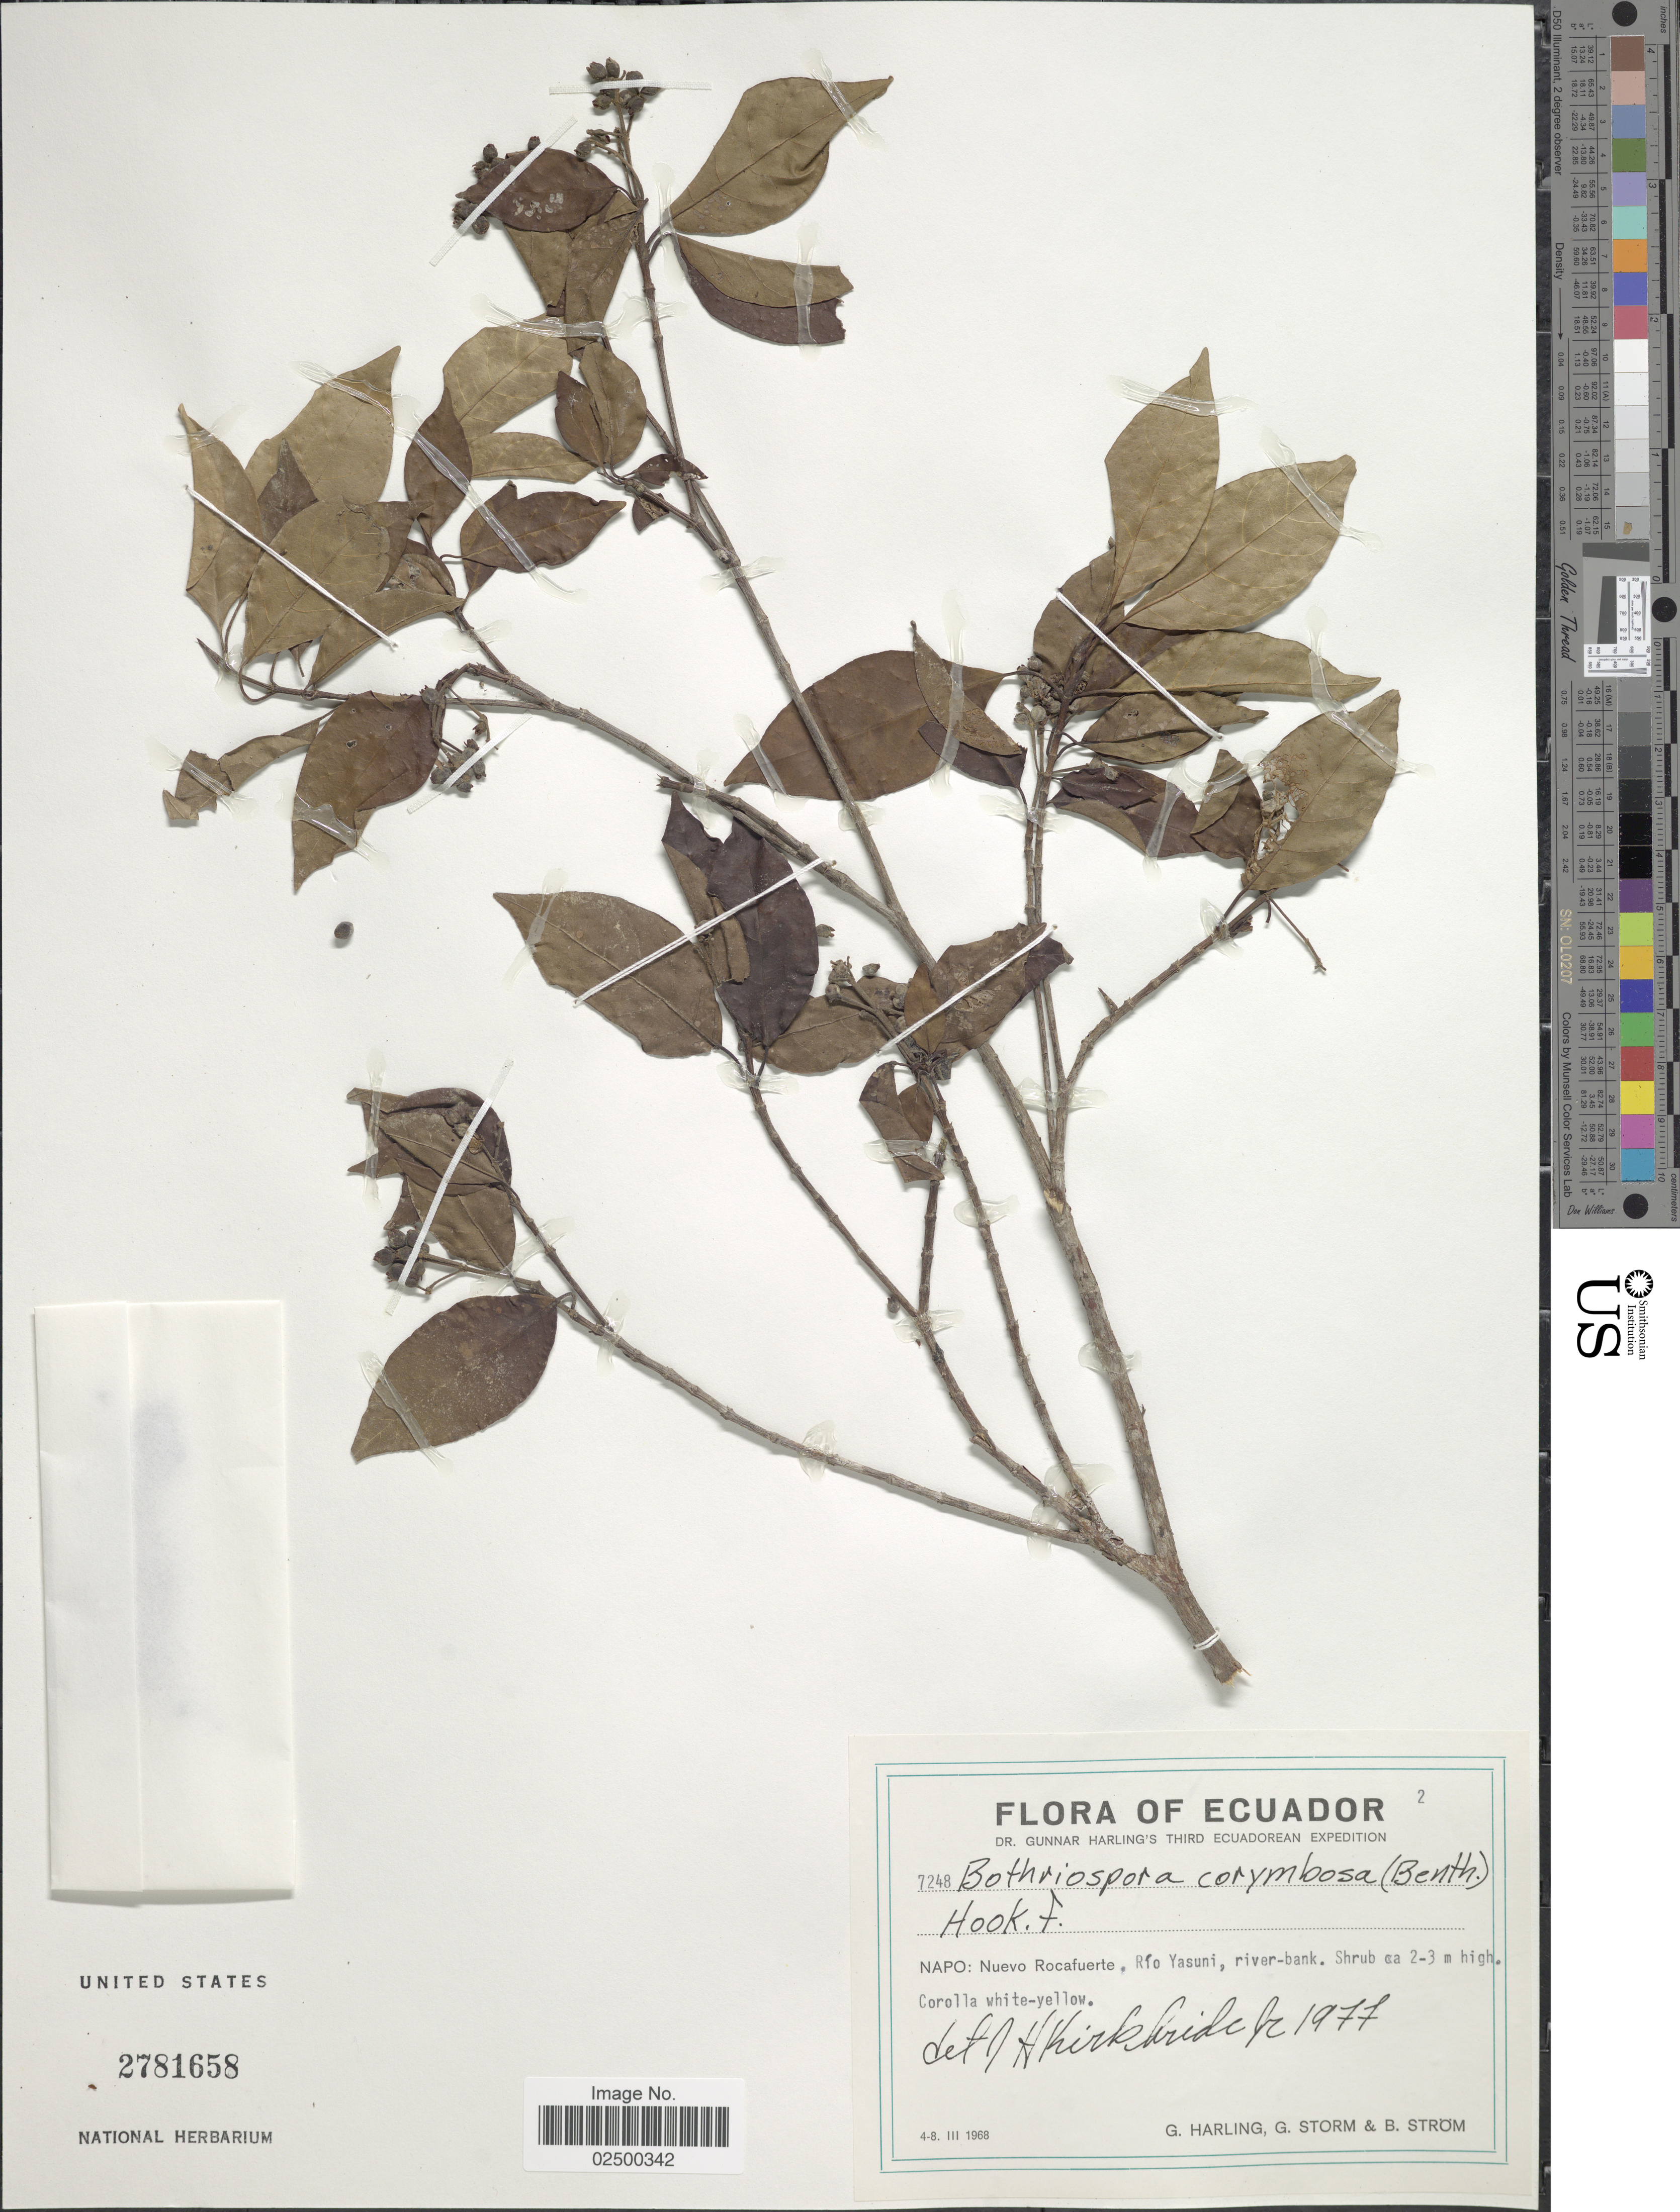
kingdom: Plantae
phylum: Tracheophyta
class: Magnoliopsida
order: Gentianales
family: Rubiaceae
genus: Bothriospora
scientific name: Bothriospora corymbosa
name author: (Benth.) Hook. f.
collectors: G. Harling, G. Storm & B. Ström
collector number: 7248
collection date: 1968-03-04/1968-03-08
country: Ecuador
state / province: Napo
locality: Nuevo Rocafuerte, Rio Yasuni, river bank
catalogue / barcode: US 2781658